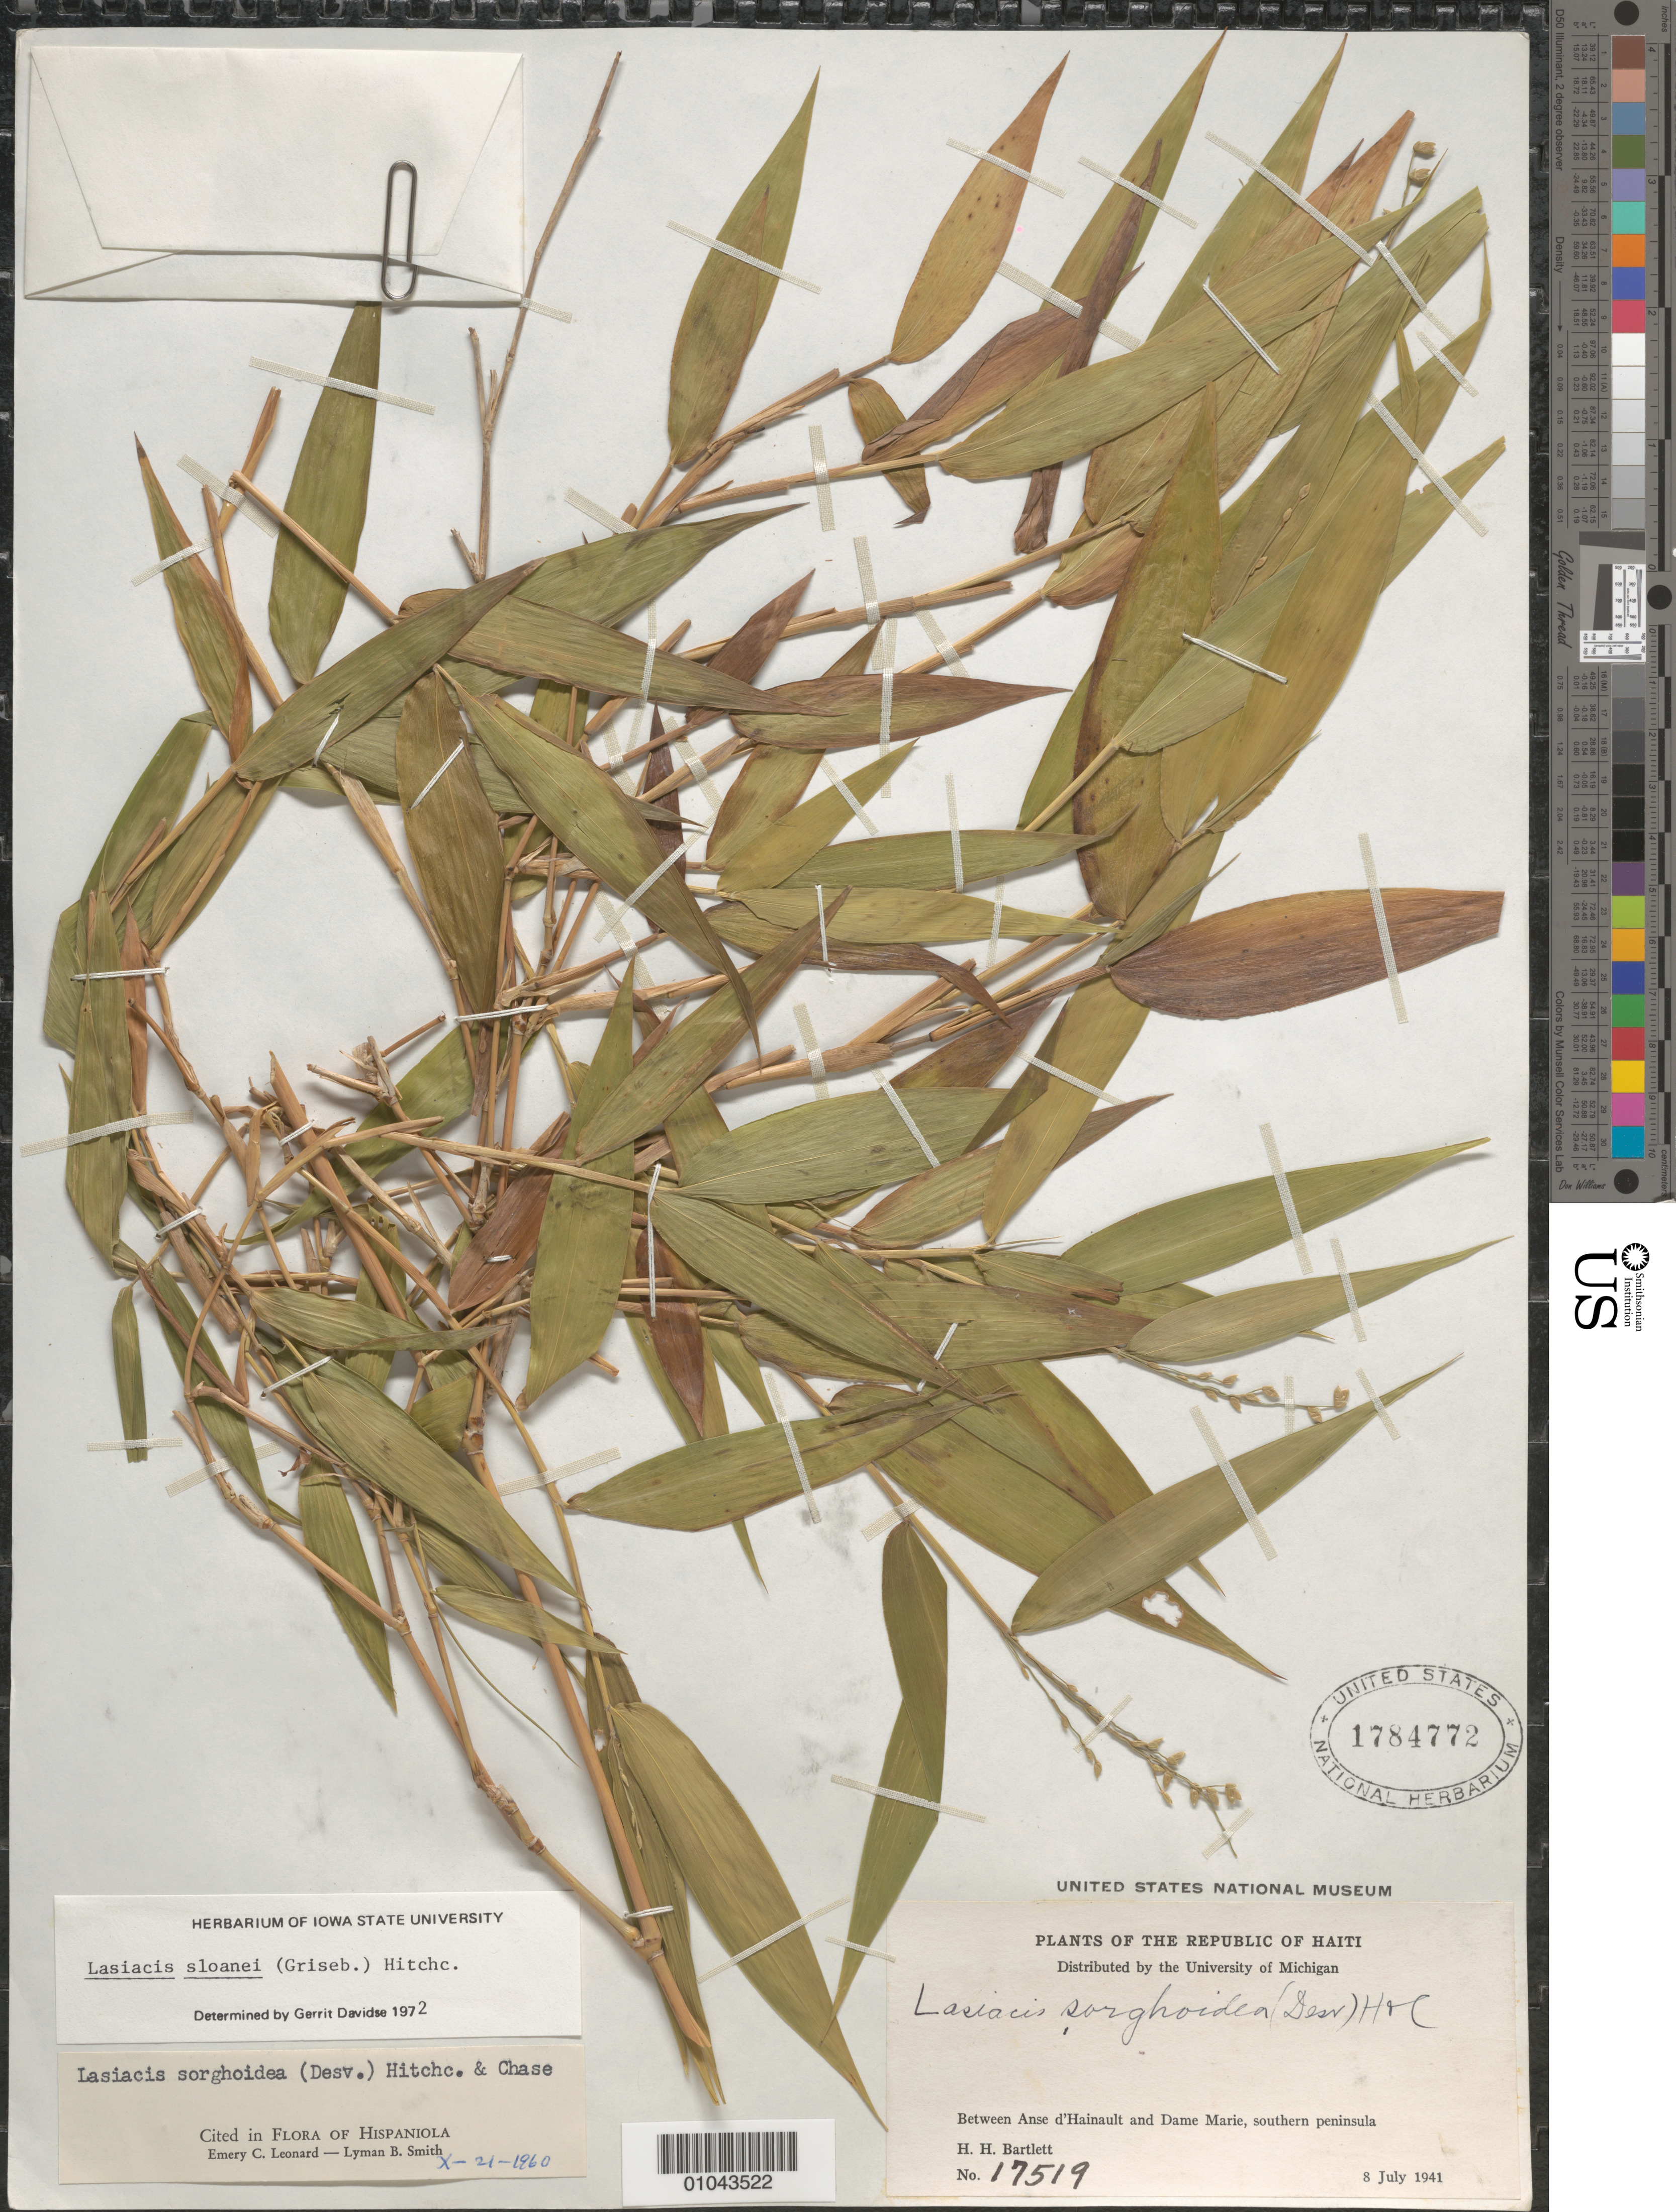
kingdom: Plantae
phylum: Tracheophyta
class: Liliopsida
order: Poales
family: Poaceae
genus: Lasiacis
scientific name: Lasiacis sloanei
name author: (Griseb.) Hitchc.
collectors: H. H. Bartlett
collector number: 17519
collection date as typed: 08 Jul 1941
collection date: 1941-07-08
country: Haiti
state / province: Grand'Anse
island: Hispaniola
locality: Between Anse d'Hainault and Dame Marie, southern peninsula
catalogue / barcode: US 1784772